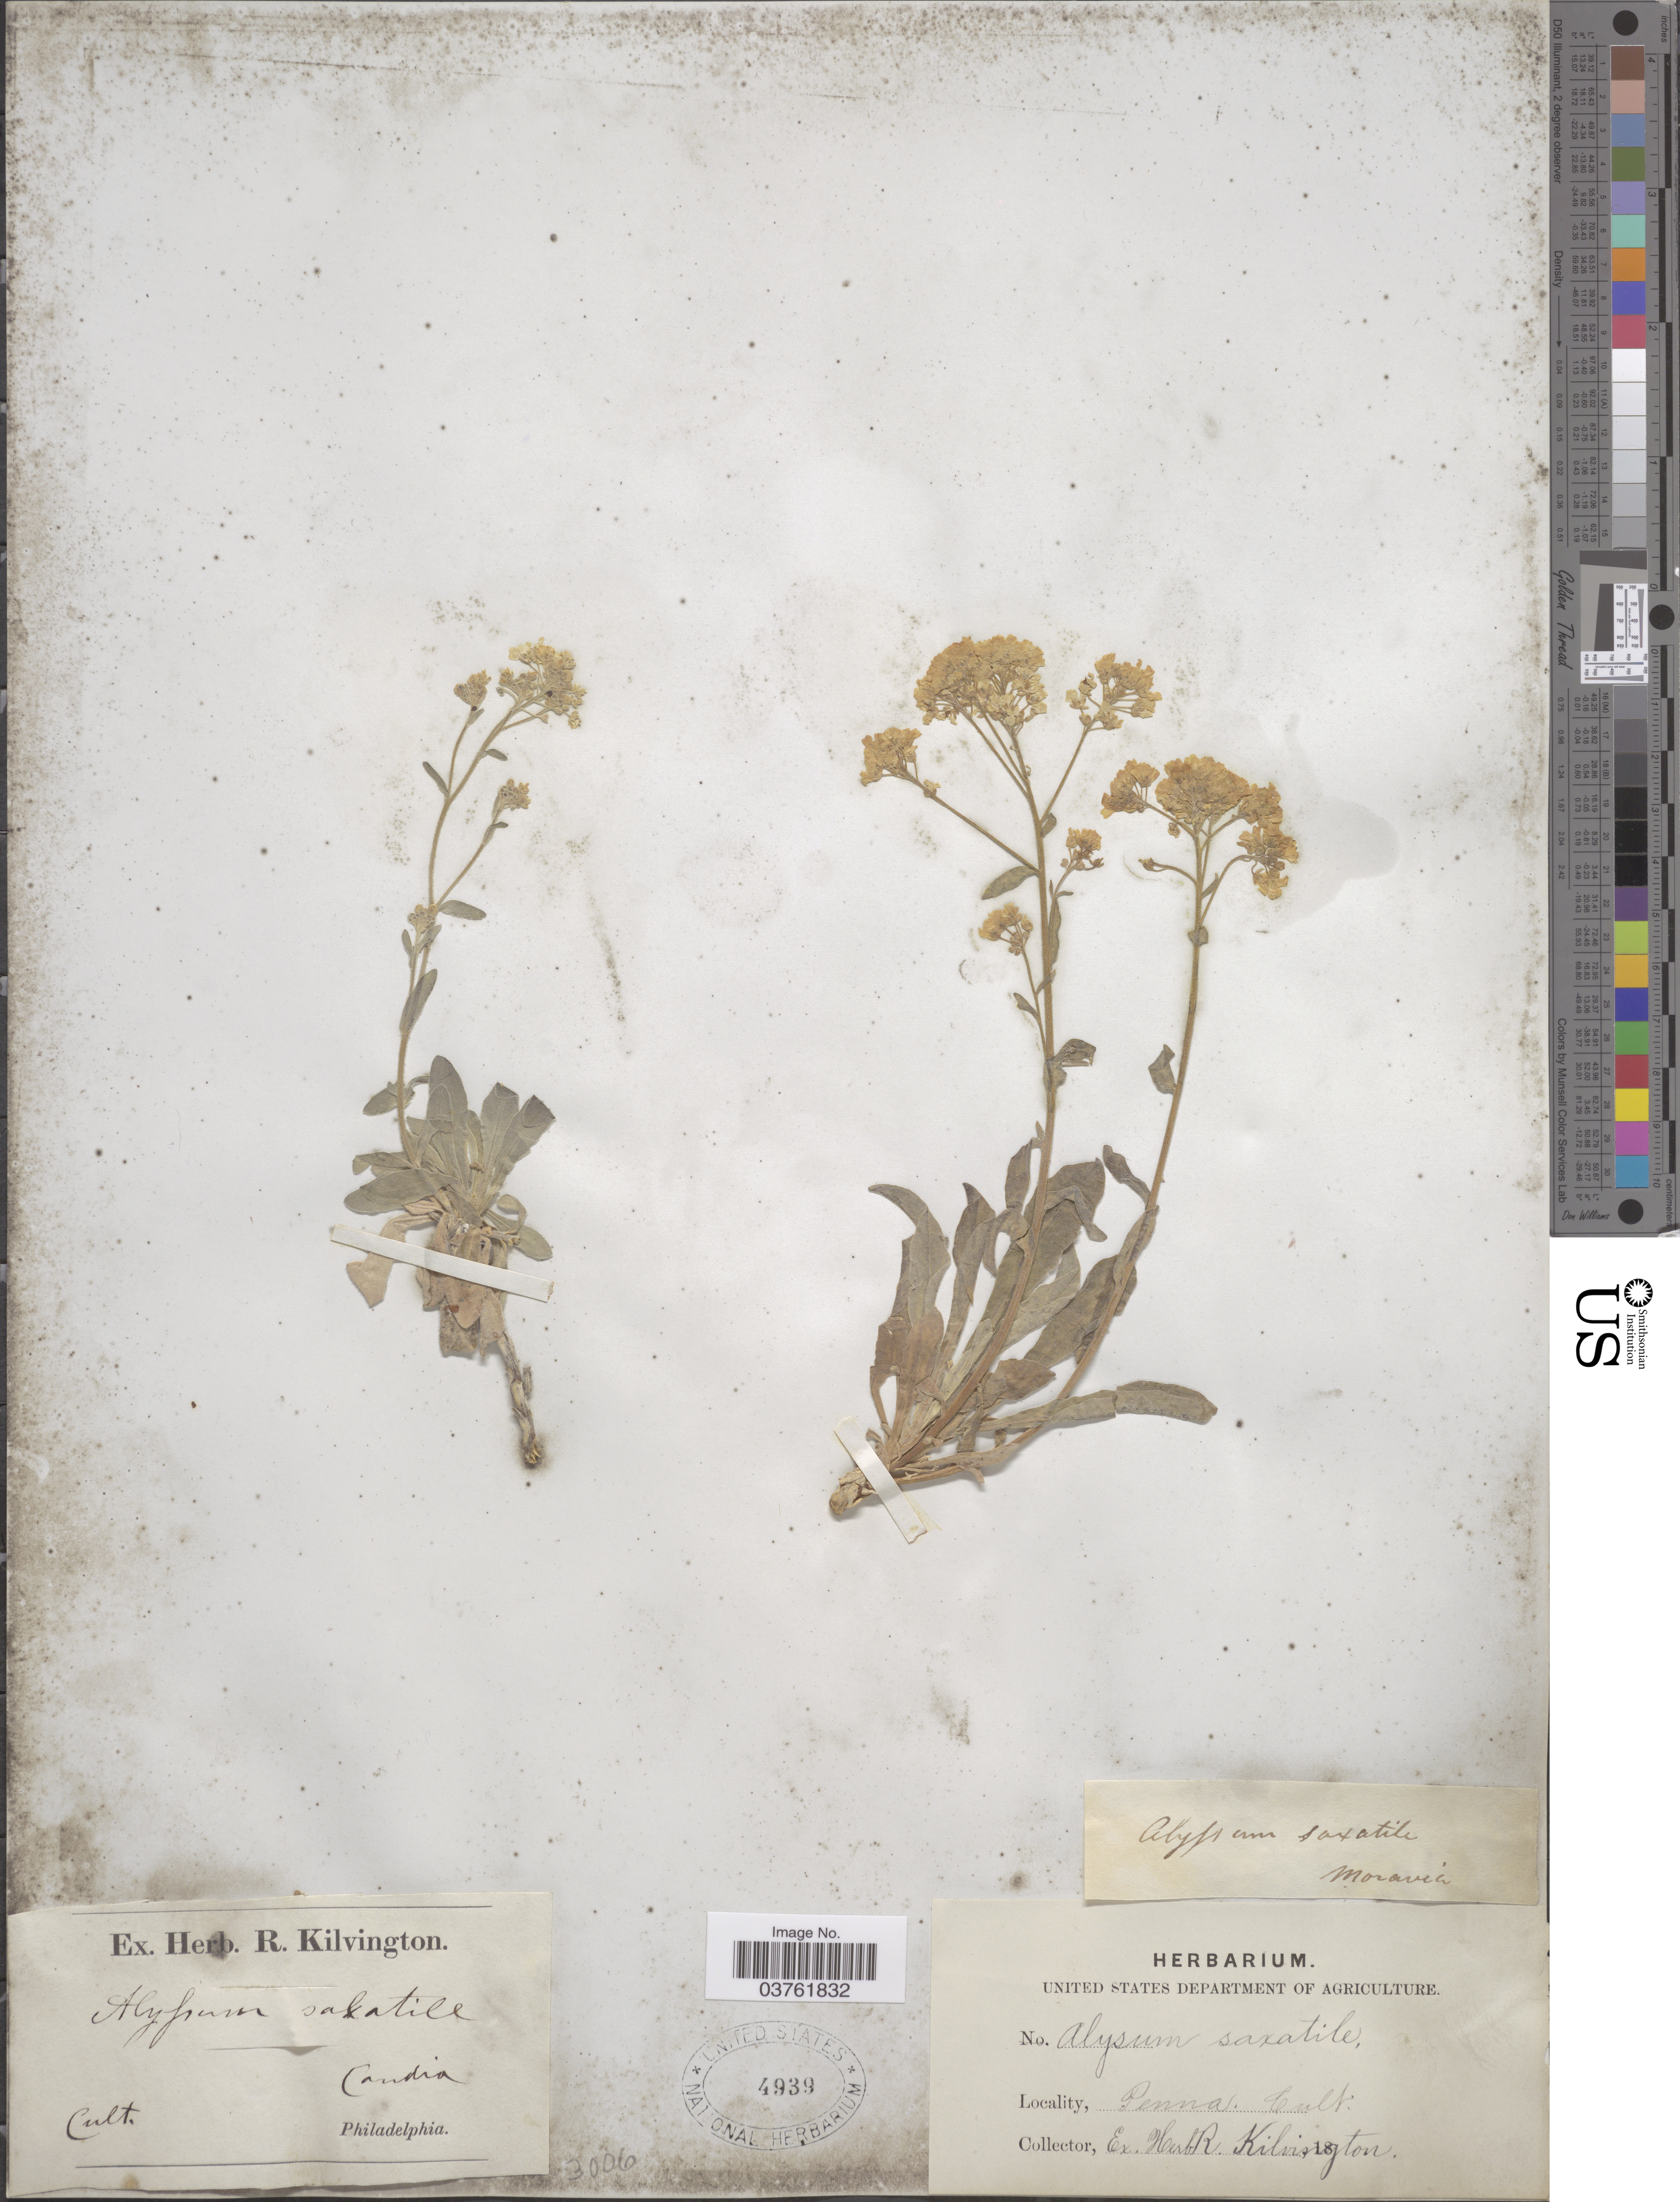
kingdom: Plantae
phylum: Tracheophyta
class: Magnoliopsida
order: Brassicales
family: Brassicaceae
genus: Alyssum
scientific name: Alyssum saxatile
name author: L.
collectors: ex herb. R. Kilvington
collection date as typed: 18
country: United States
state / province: Pennsylvania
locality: Philadelphia.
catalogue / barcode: US 4939